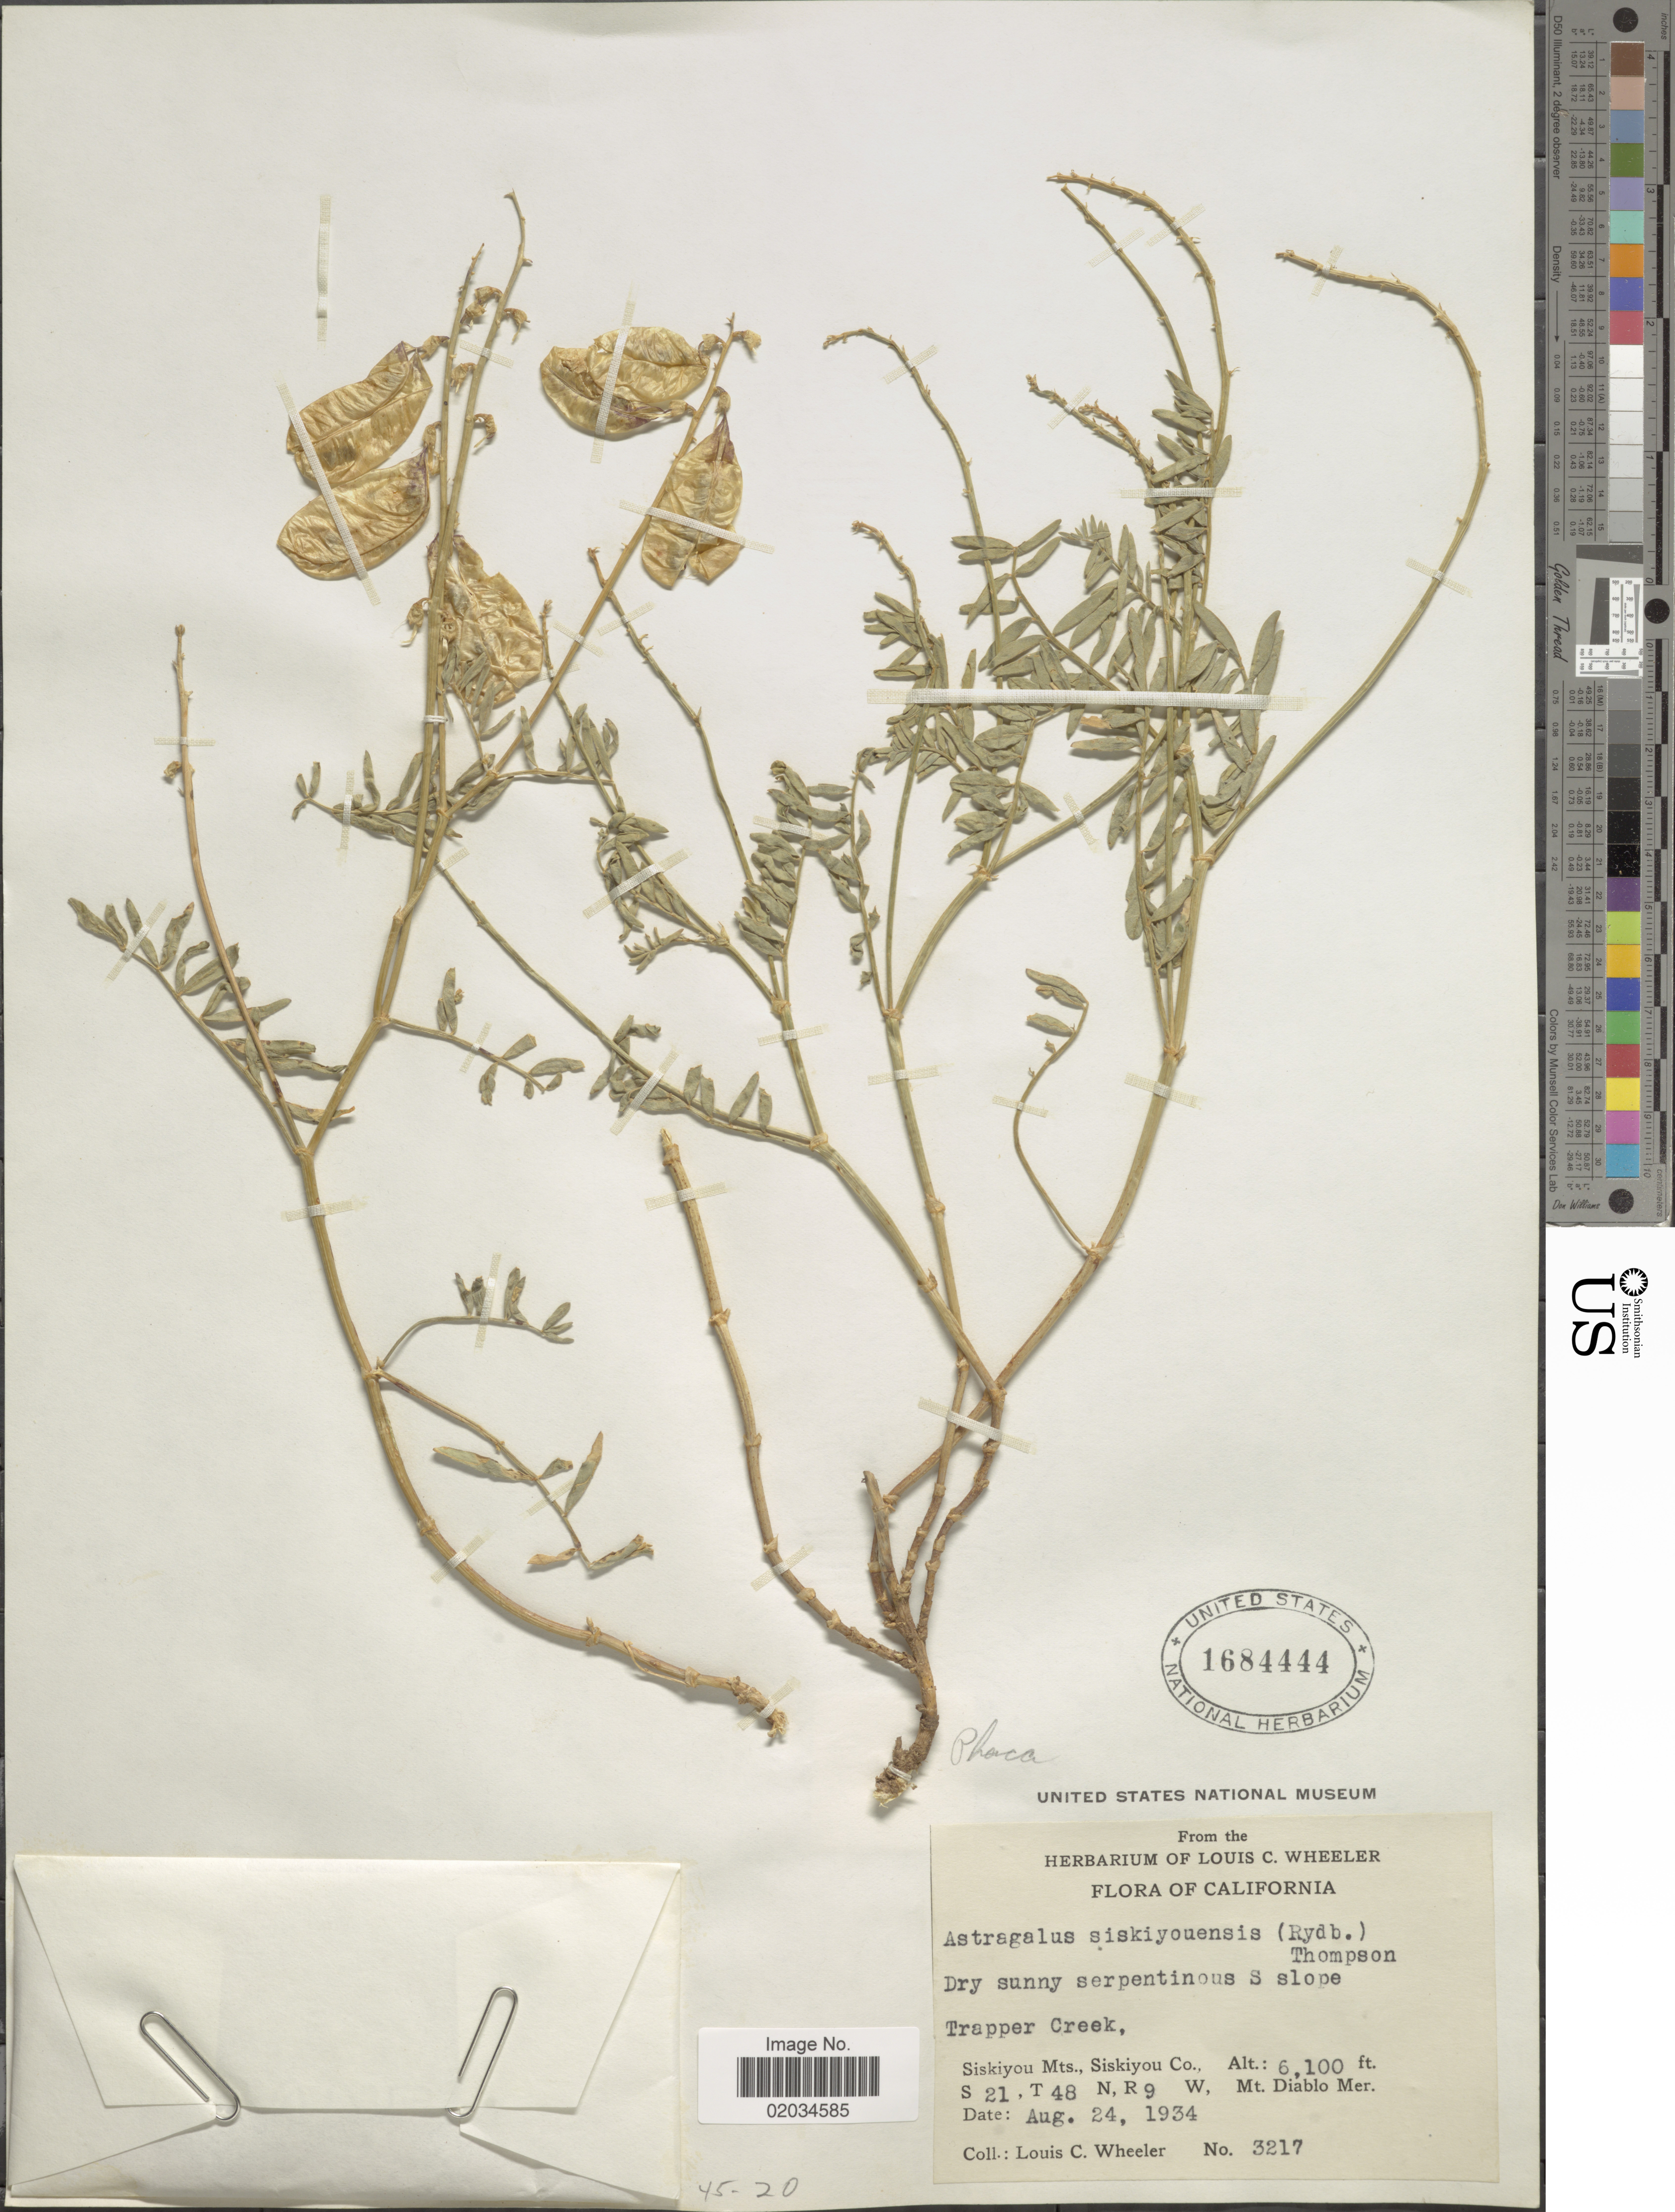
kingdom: Plantae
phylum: Tracheophyta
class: Magnoliopsida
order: Fabales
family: Fabaceae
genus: Astragalus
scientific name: Astragalus siskiyouensis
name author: (Rydb.) J.W. Thomps.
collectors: L. C. Wheeler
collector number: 3217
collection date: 1934-08-24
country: United States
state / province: California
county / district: Siskiyou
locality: Sry sunny serpentine S slope, Trapper Creek, Siskiyou Mts., Siskiyou Co., S 21, T48 N, R 9 W, Mt. Diablo Mer.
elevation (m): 1859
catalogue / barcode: US 1684444